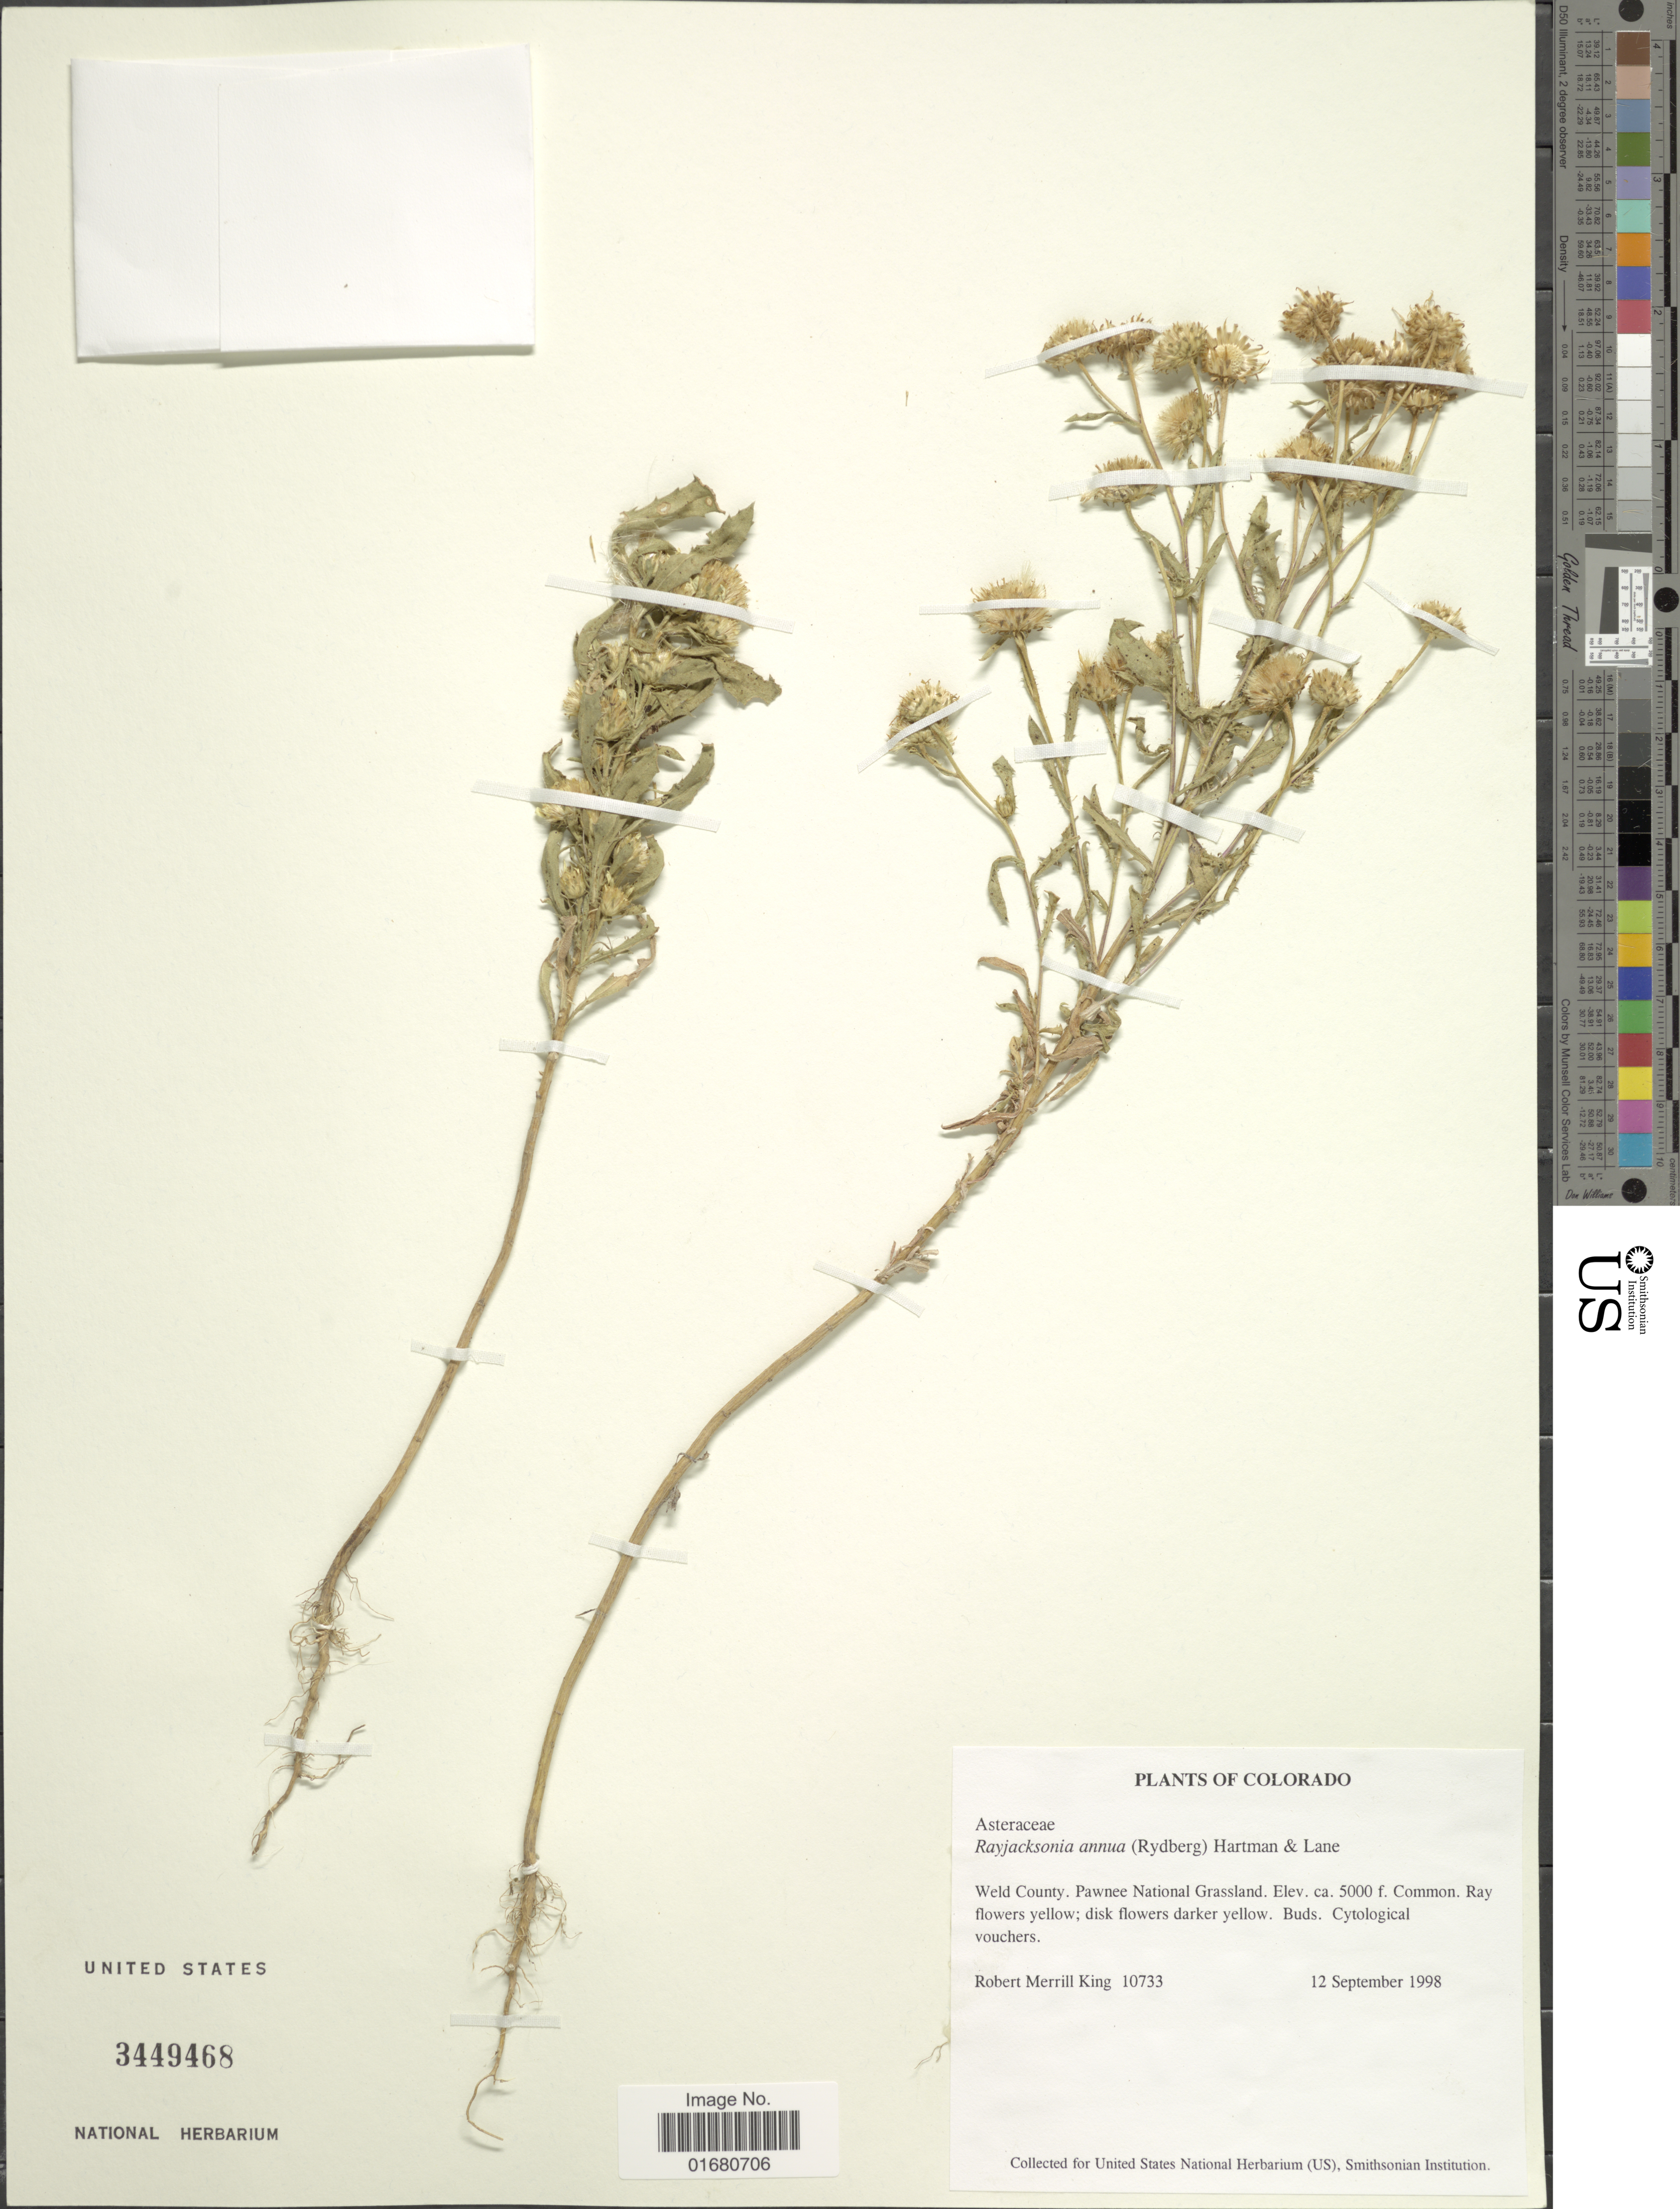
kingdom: Plantae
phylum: Tracheophyta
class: Magnoliopsida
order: Asterales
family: Asteraceae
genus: Rayjacksonia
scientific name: Rayjacksonia annua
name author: (Rydb.) R.L. Hartm. & M.A. Lane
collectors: R. M. King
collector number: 10733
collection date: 1998-09-12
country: United States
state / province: Colorado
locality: Weld County, Pawnee National Grassland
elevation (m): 1524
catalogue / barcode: US 3449468